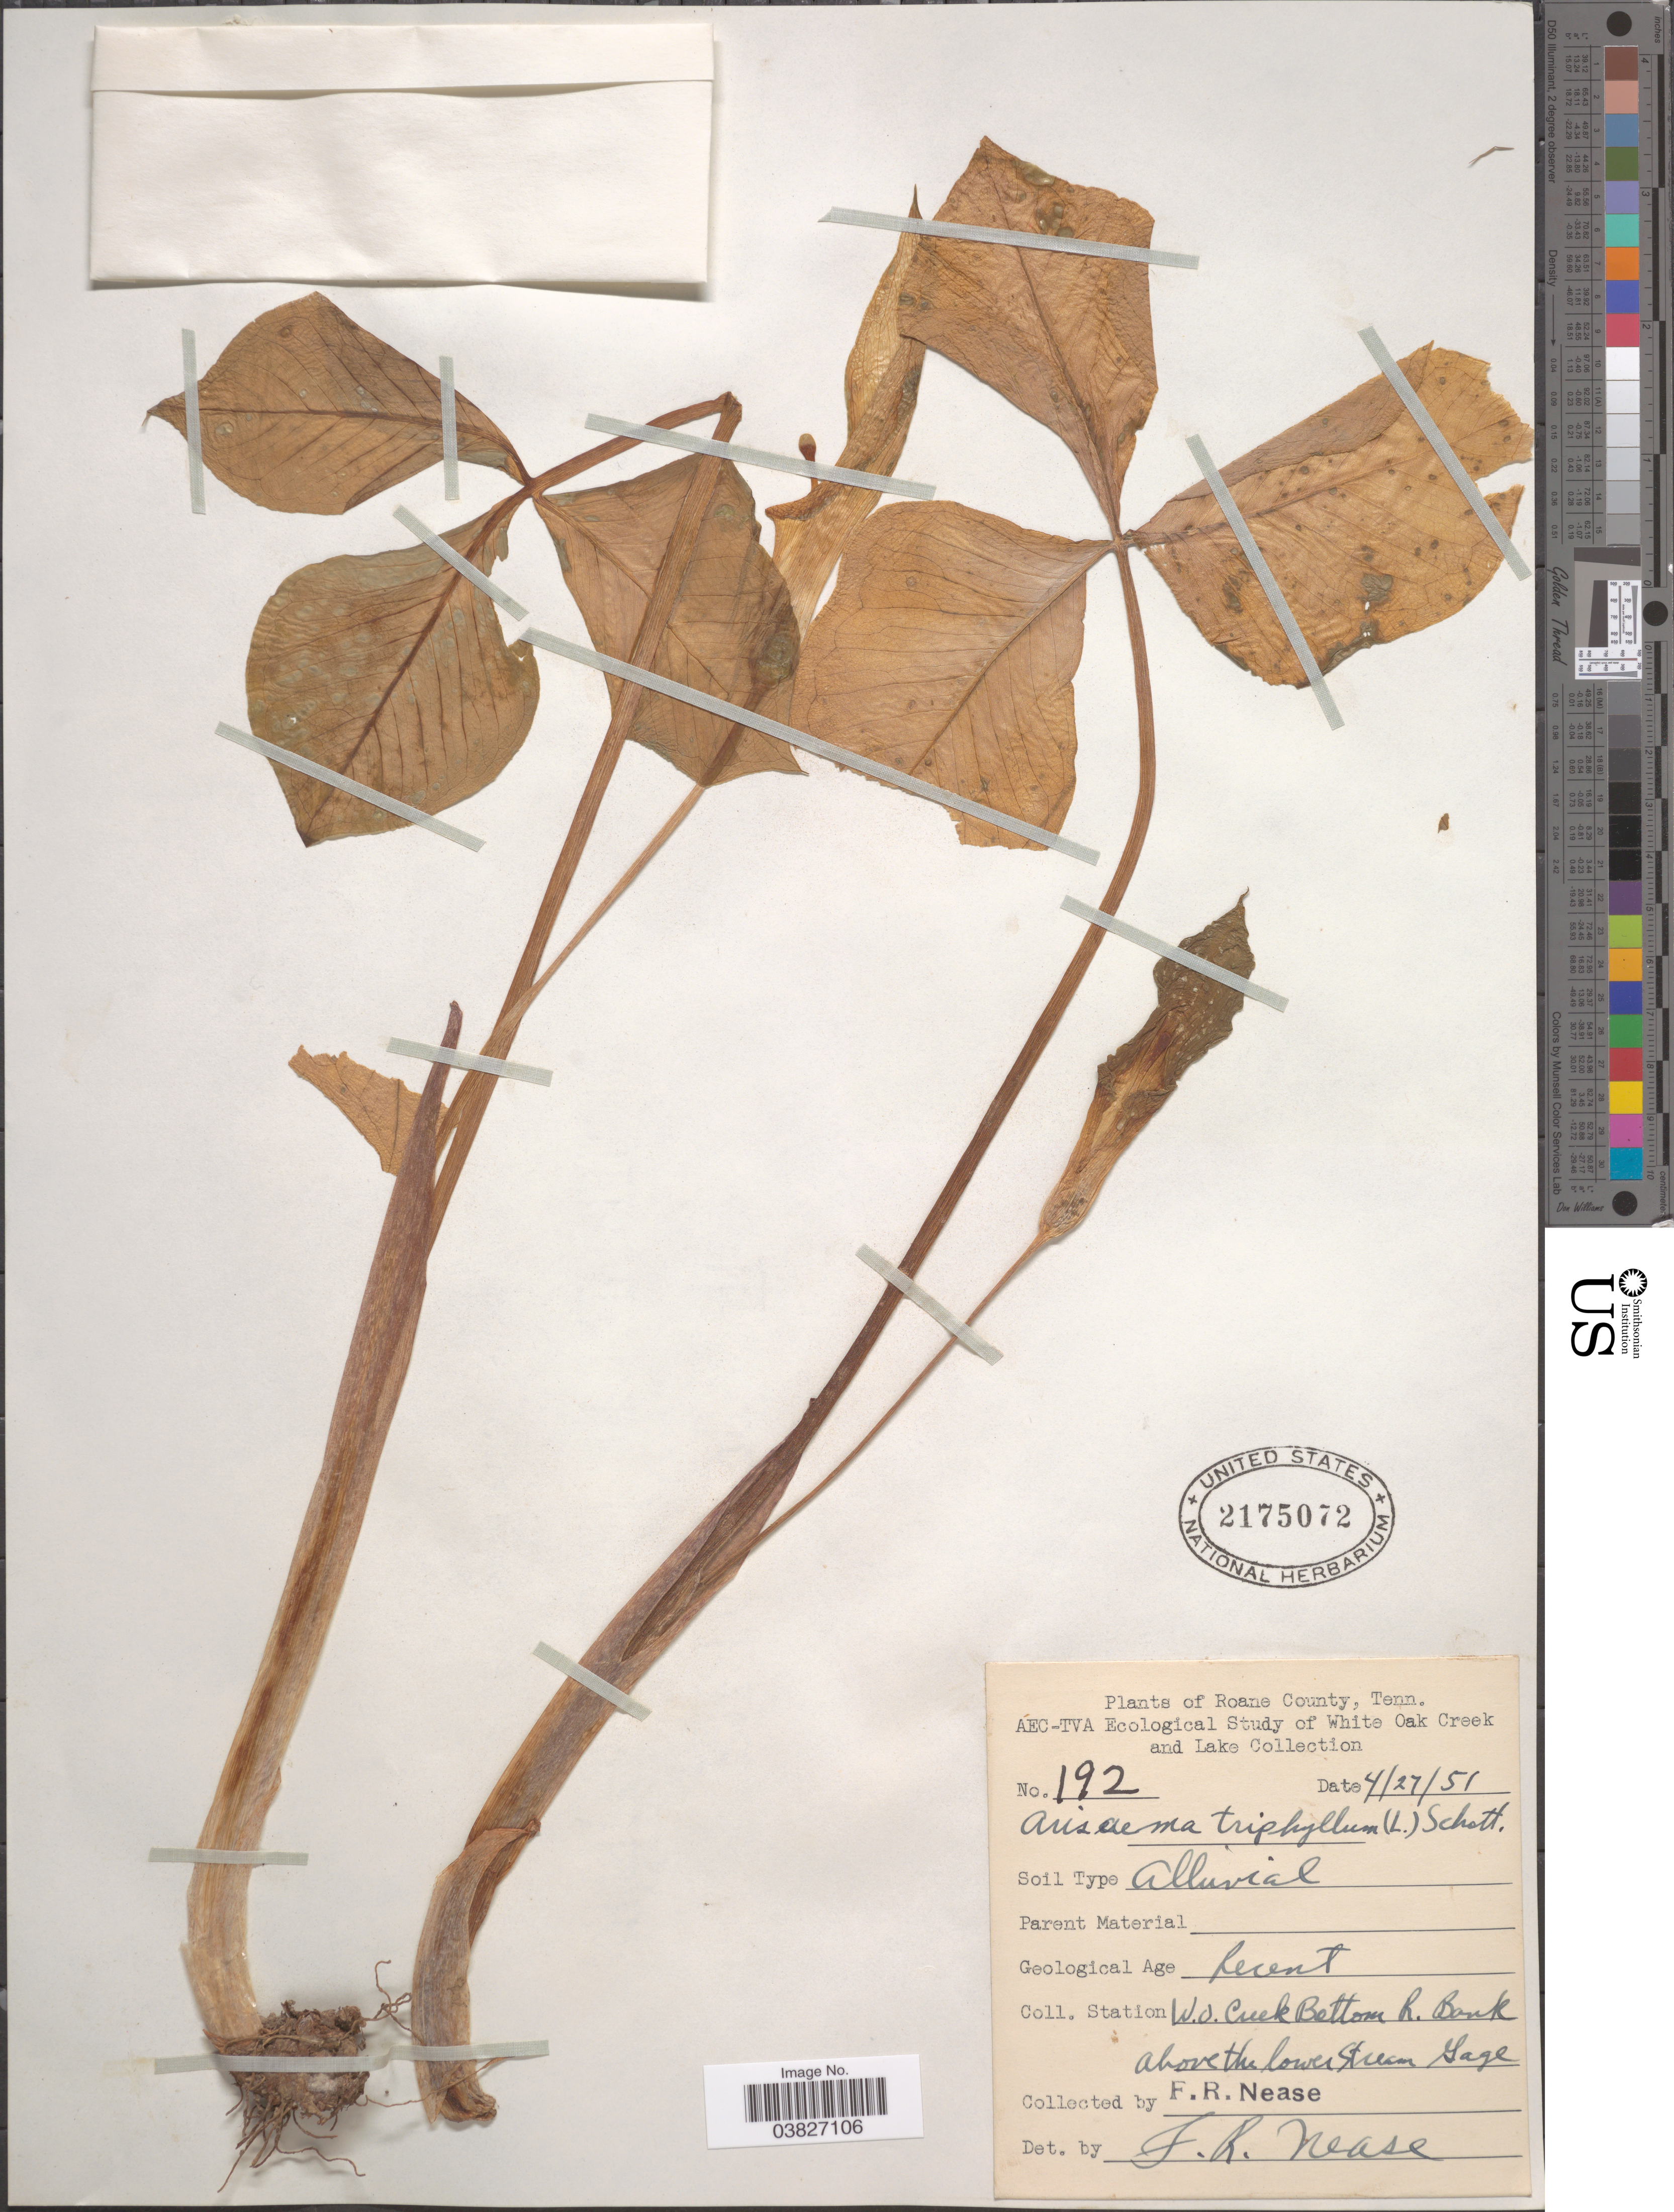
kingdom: Plantae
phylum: Tracheophyta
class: Liliopsida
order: Alismatales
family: Araceae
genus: Arisaema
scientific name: Arisaema triphyllum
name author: (L.) Schott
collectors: F. Nease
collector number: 192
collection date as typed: Transcribed d/m/y: 27/4/51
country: United States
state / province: Tennessee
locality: Roane County. Station W.O. Creek Bottom R. Bank above the lower Stream Gage.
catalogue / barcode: US 2175072